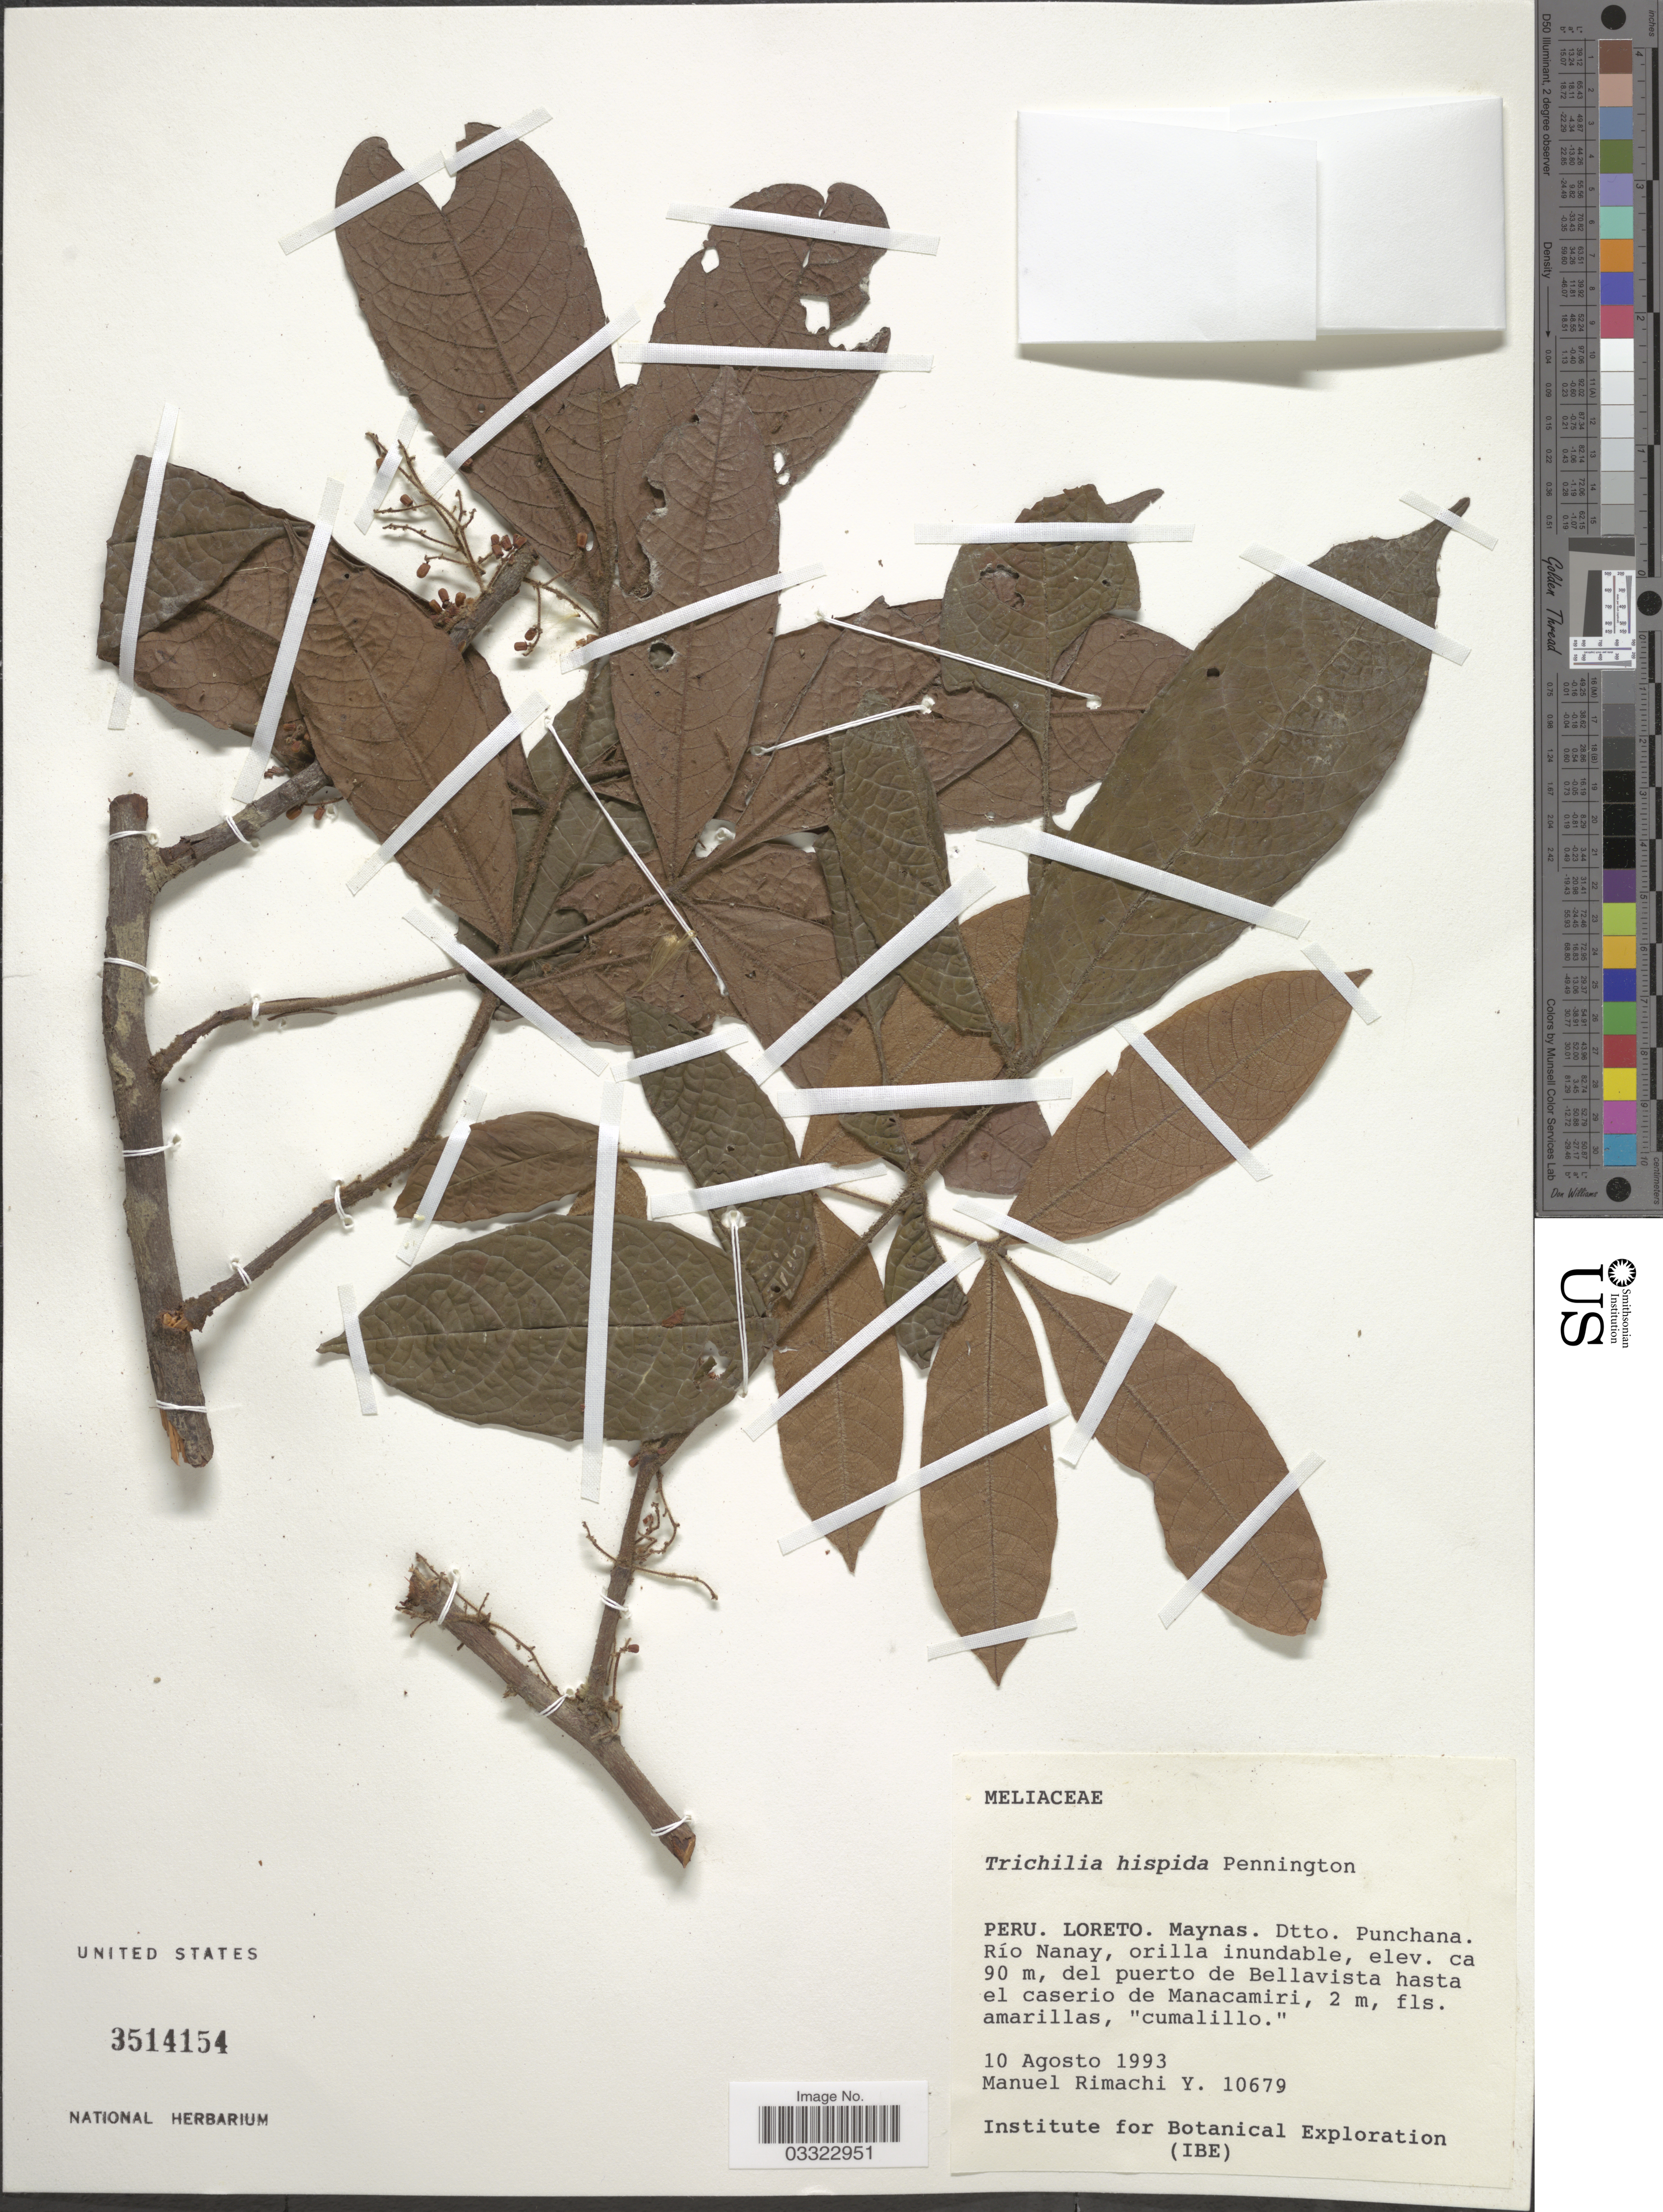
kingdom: Plantae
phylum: Tracheophyta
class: Magnoliopsida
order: Sapindales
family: Meliaceae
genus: Trichilia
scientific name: Trichilia hispida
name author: T.D. Penn.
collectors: M. Rimachi Y.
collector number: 10679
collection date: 1993-08-10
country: Peru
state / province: Loreto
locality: Maynas. Dtto. Punchana. Río Nanay, orilla inundable, del puerto de Bellavista hasta el caserio de Manacamiri.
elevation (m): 90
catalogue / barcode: US 3514154